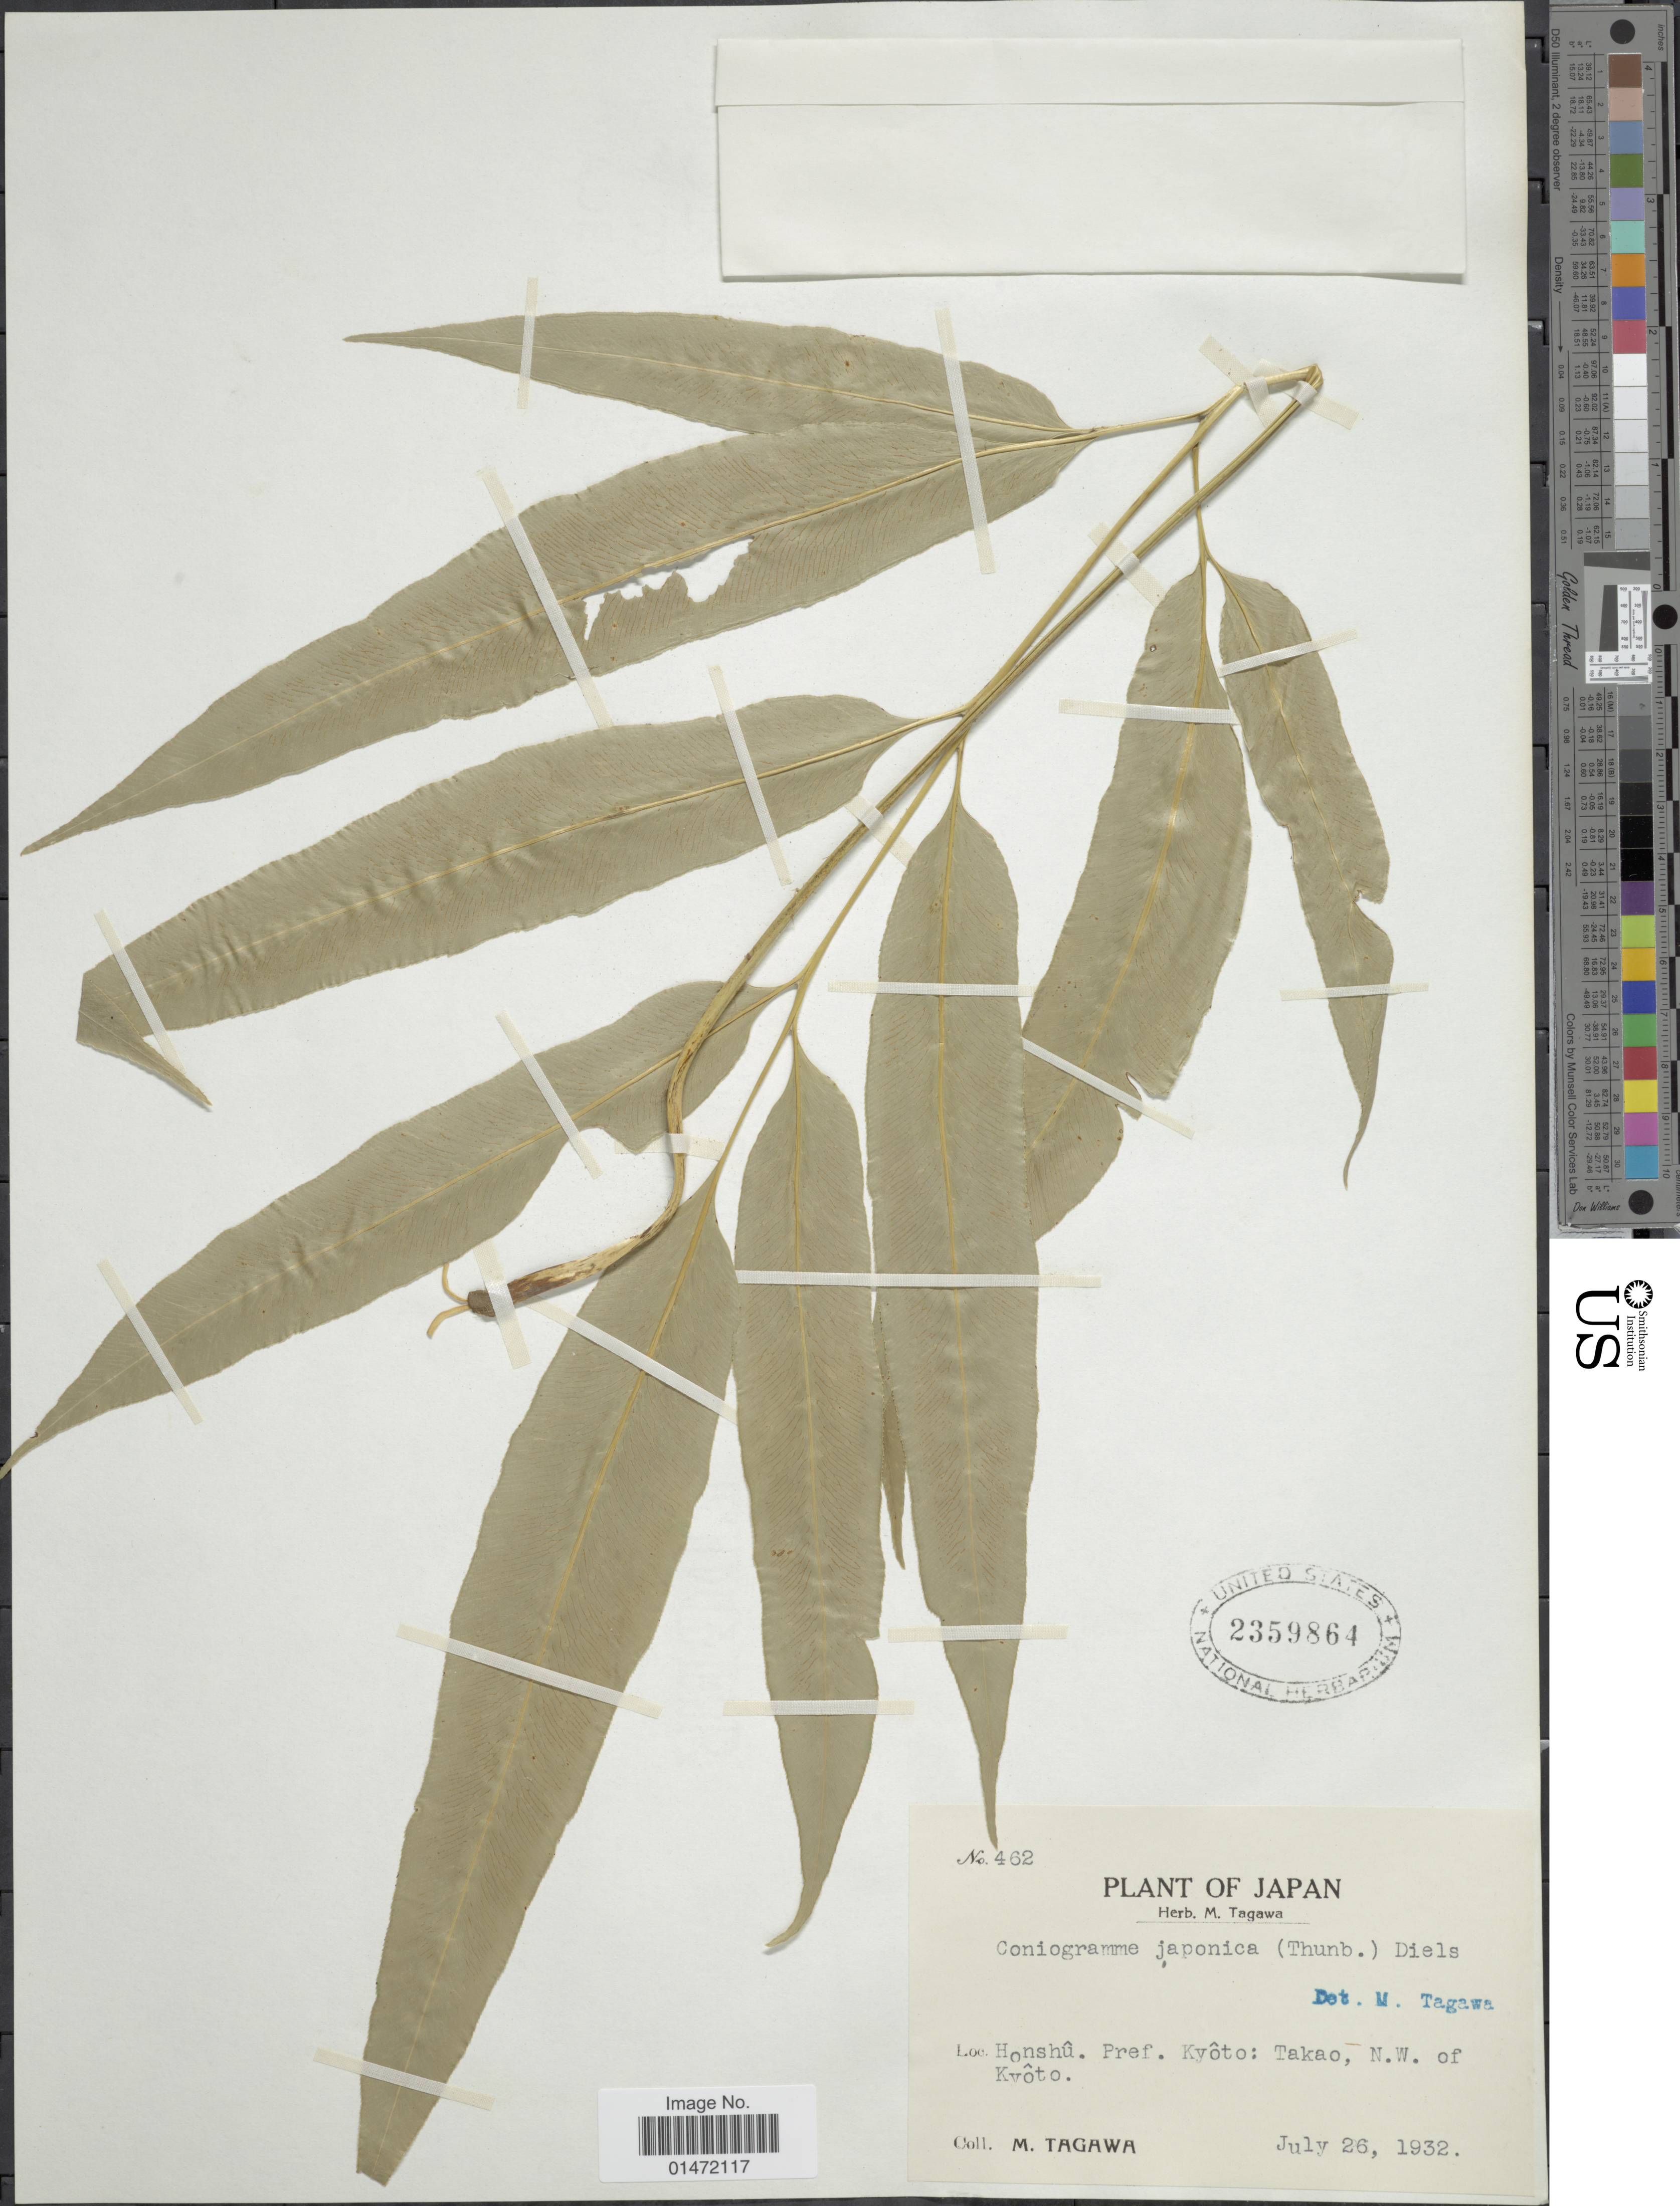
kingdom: Plantae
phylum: Tracheophyta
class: Polypodiopsida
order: Polypodiales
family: Pteridaceae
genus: Coniogramme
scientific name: Coniogramme japonica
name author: (Thunb. ex Murray) Diels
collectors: M. Tagawa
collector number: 462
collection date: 1932-07-26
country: Japan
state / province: Kyoto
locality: Honshû. Pref. Kyôto: Takao, N.W. of Kyôto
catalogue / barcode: US 2359864